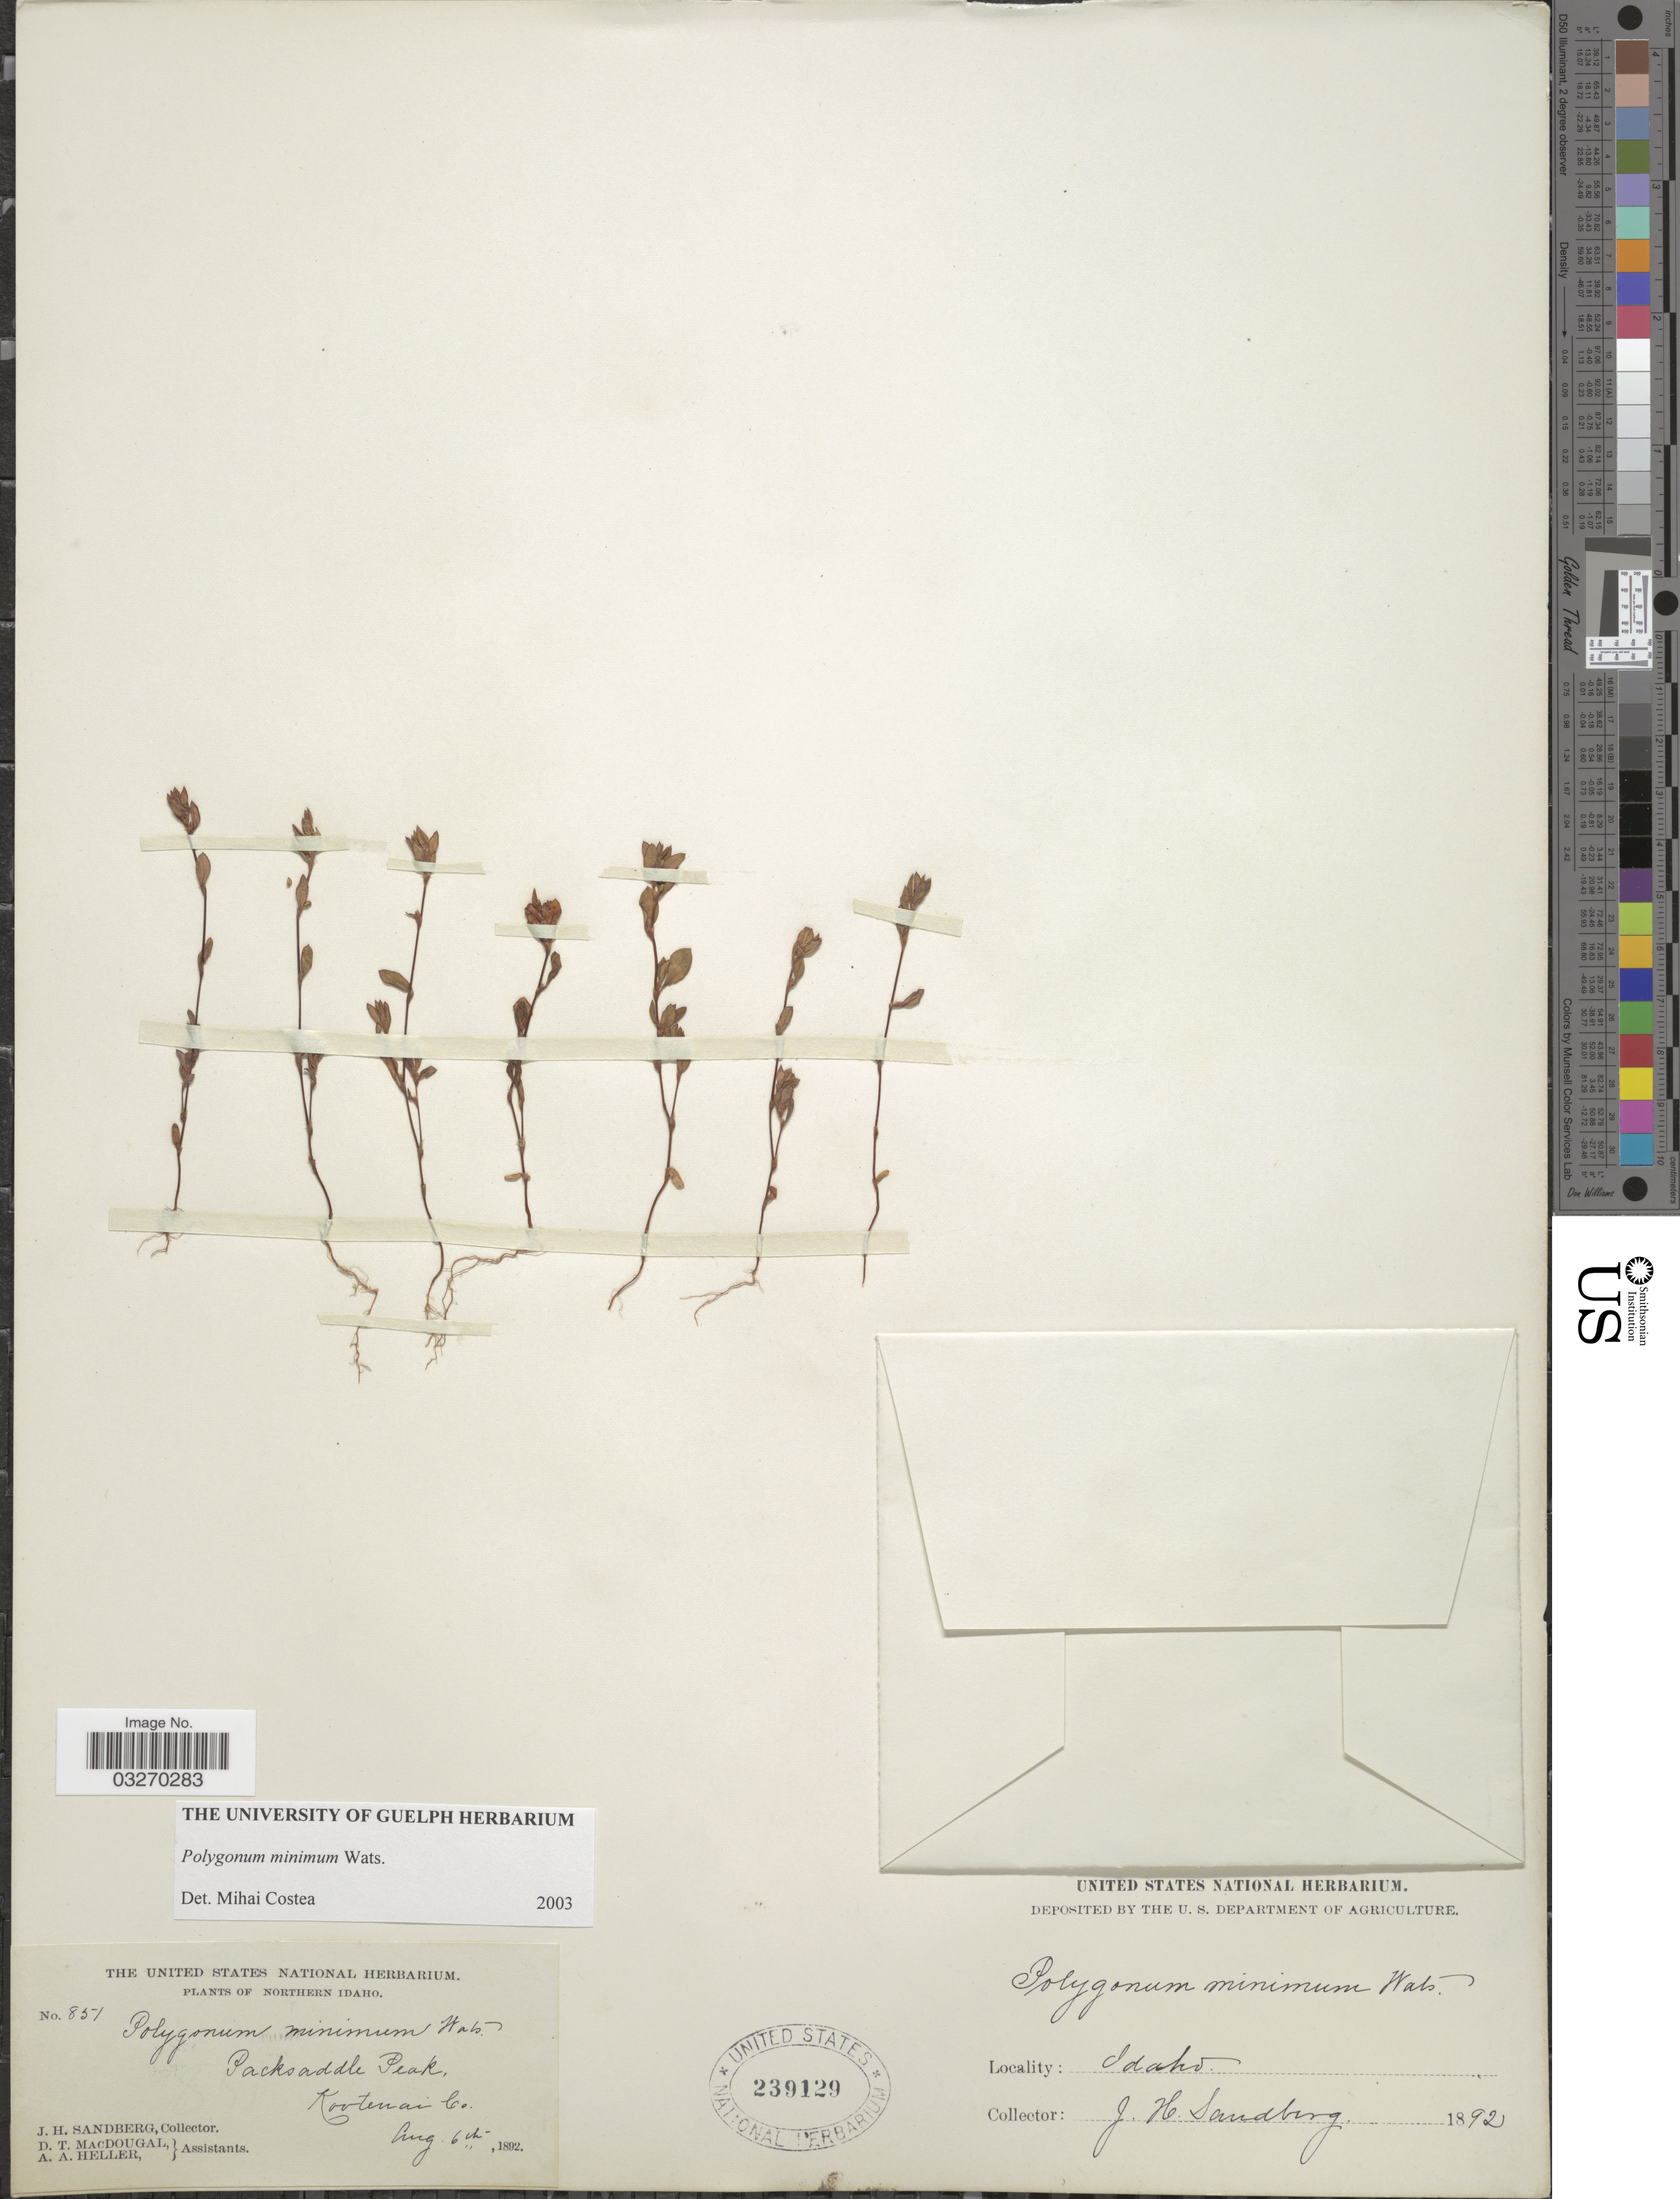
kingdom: Plantae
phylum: Tracheophyta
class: Magnoliopsida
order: Caryophyllales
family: Polygonaceae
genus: Polygonum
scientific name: Polygonum minimum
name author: S. Watson in C. King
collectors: J. H. Sandberg, D. T. MacDougal & A. A. Heller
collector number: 851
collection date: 1892-08-06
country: United States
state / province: Idaho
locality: Northern Idaho. Packsaddle Peak, Kootenai Co.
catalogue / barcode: US 239129